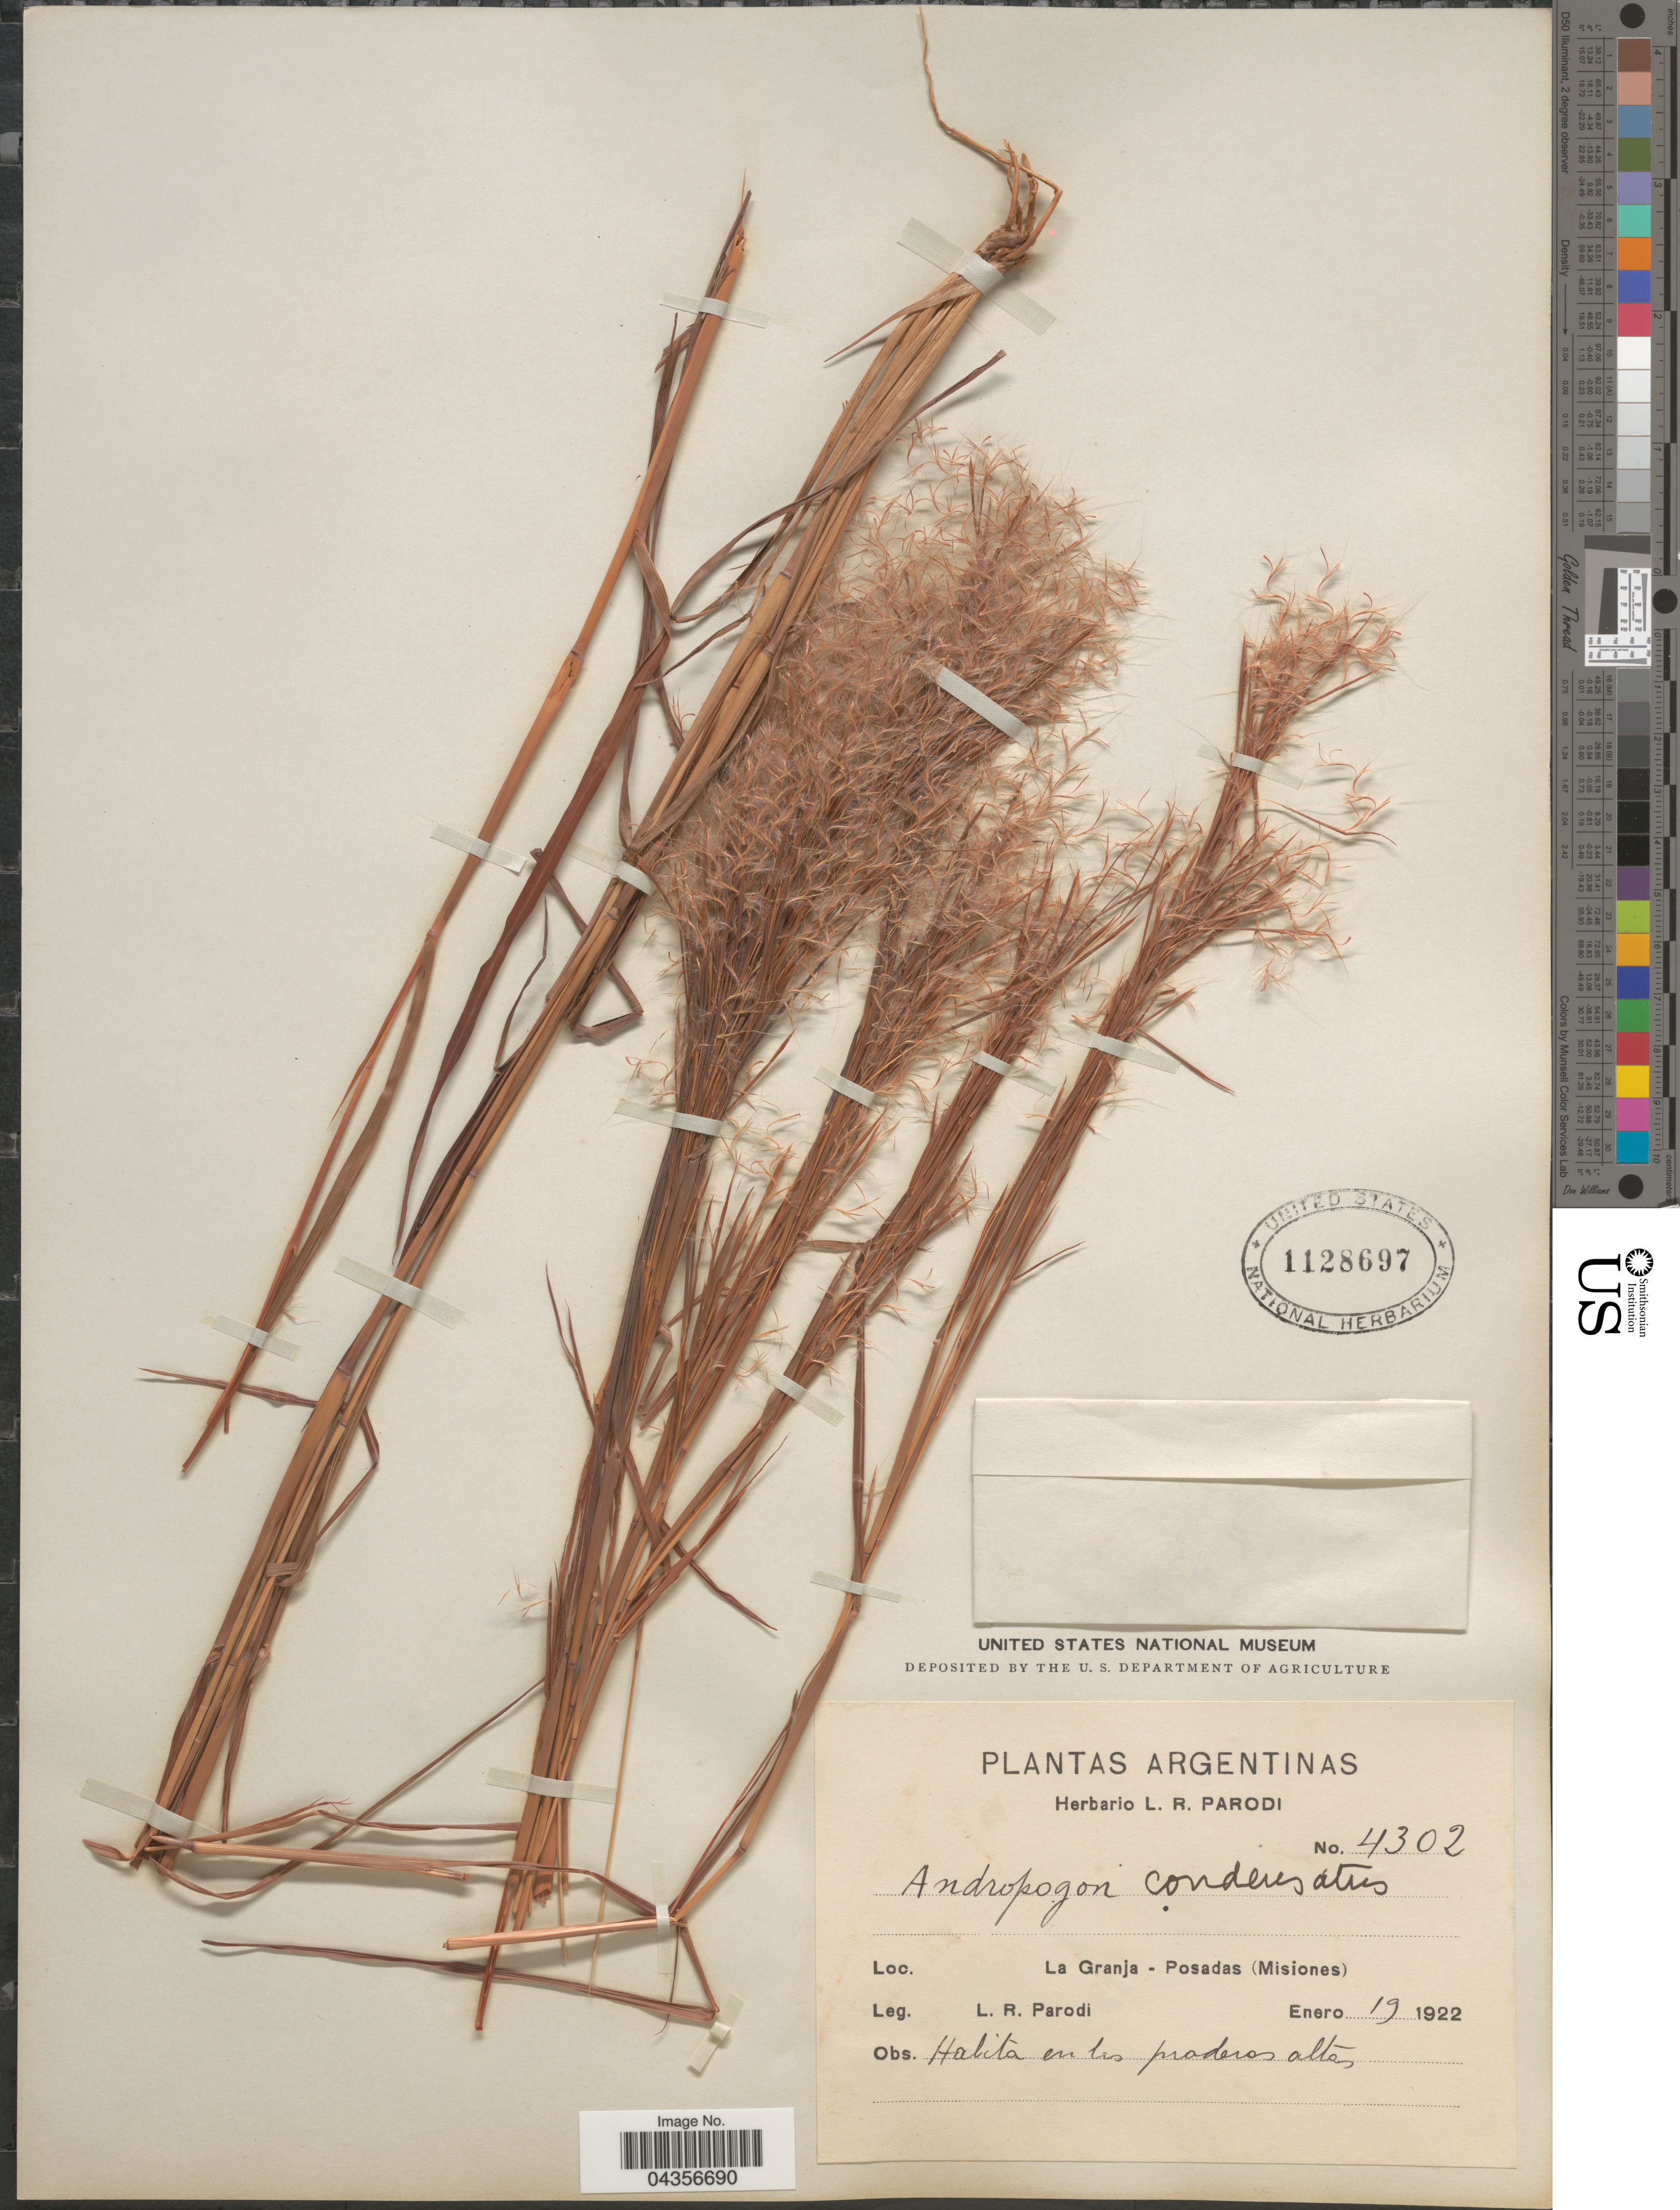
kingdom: Plantae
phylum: Tracheophyta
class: Liliopsida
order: Poales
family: Poaceae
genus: Schizachyrium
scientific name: Schizachyrium microstachyum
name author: (Desv. ex Ham.) Roseng. et al.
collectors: L. R. Parodi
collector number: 4302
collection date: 1922-01-19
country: Argentina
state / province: Misiones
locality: La Granja - Posadas (Misiones).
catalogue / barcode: US 1128697